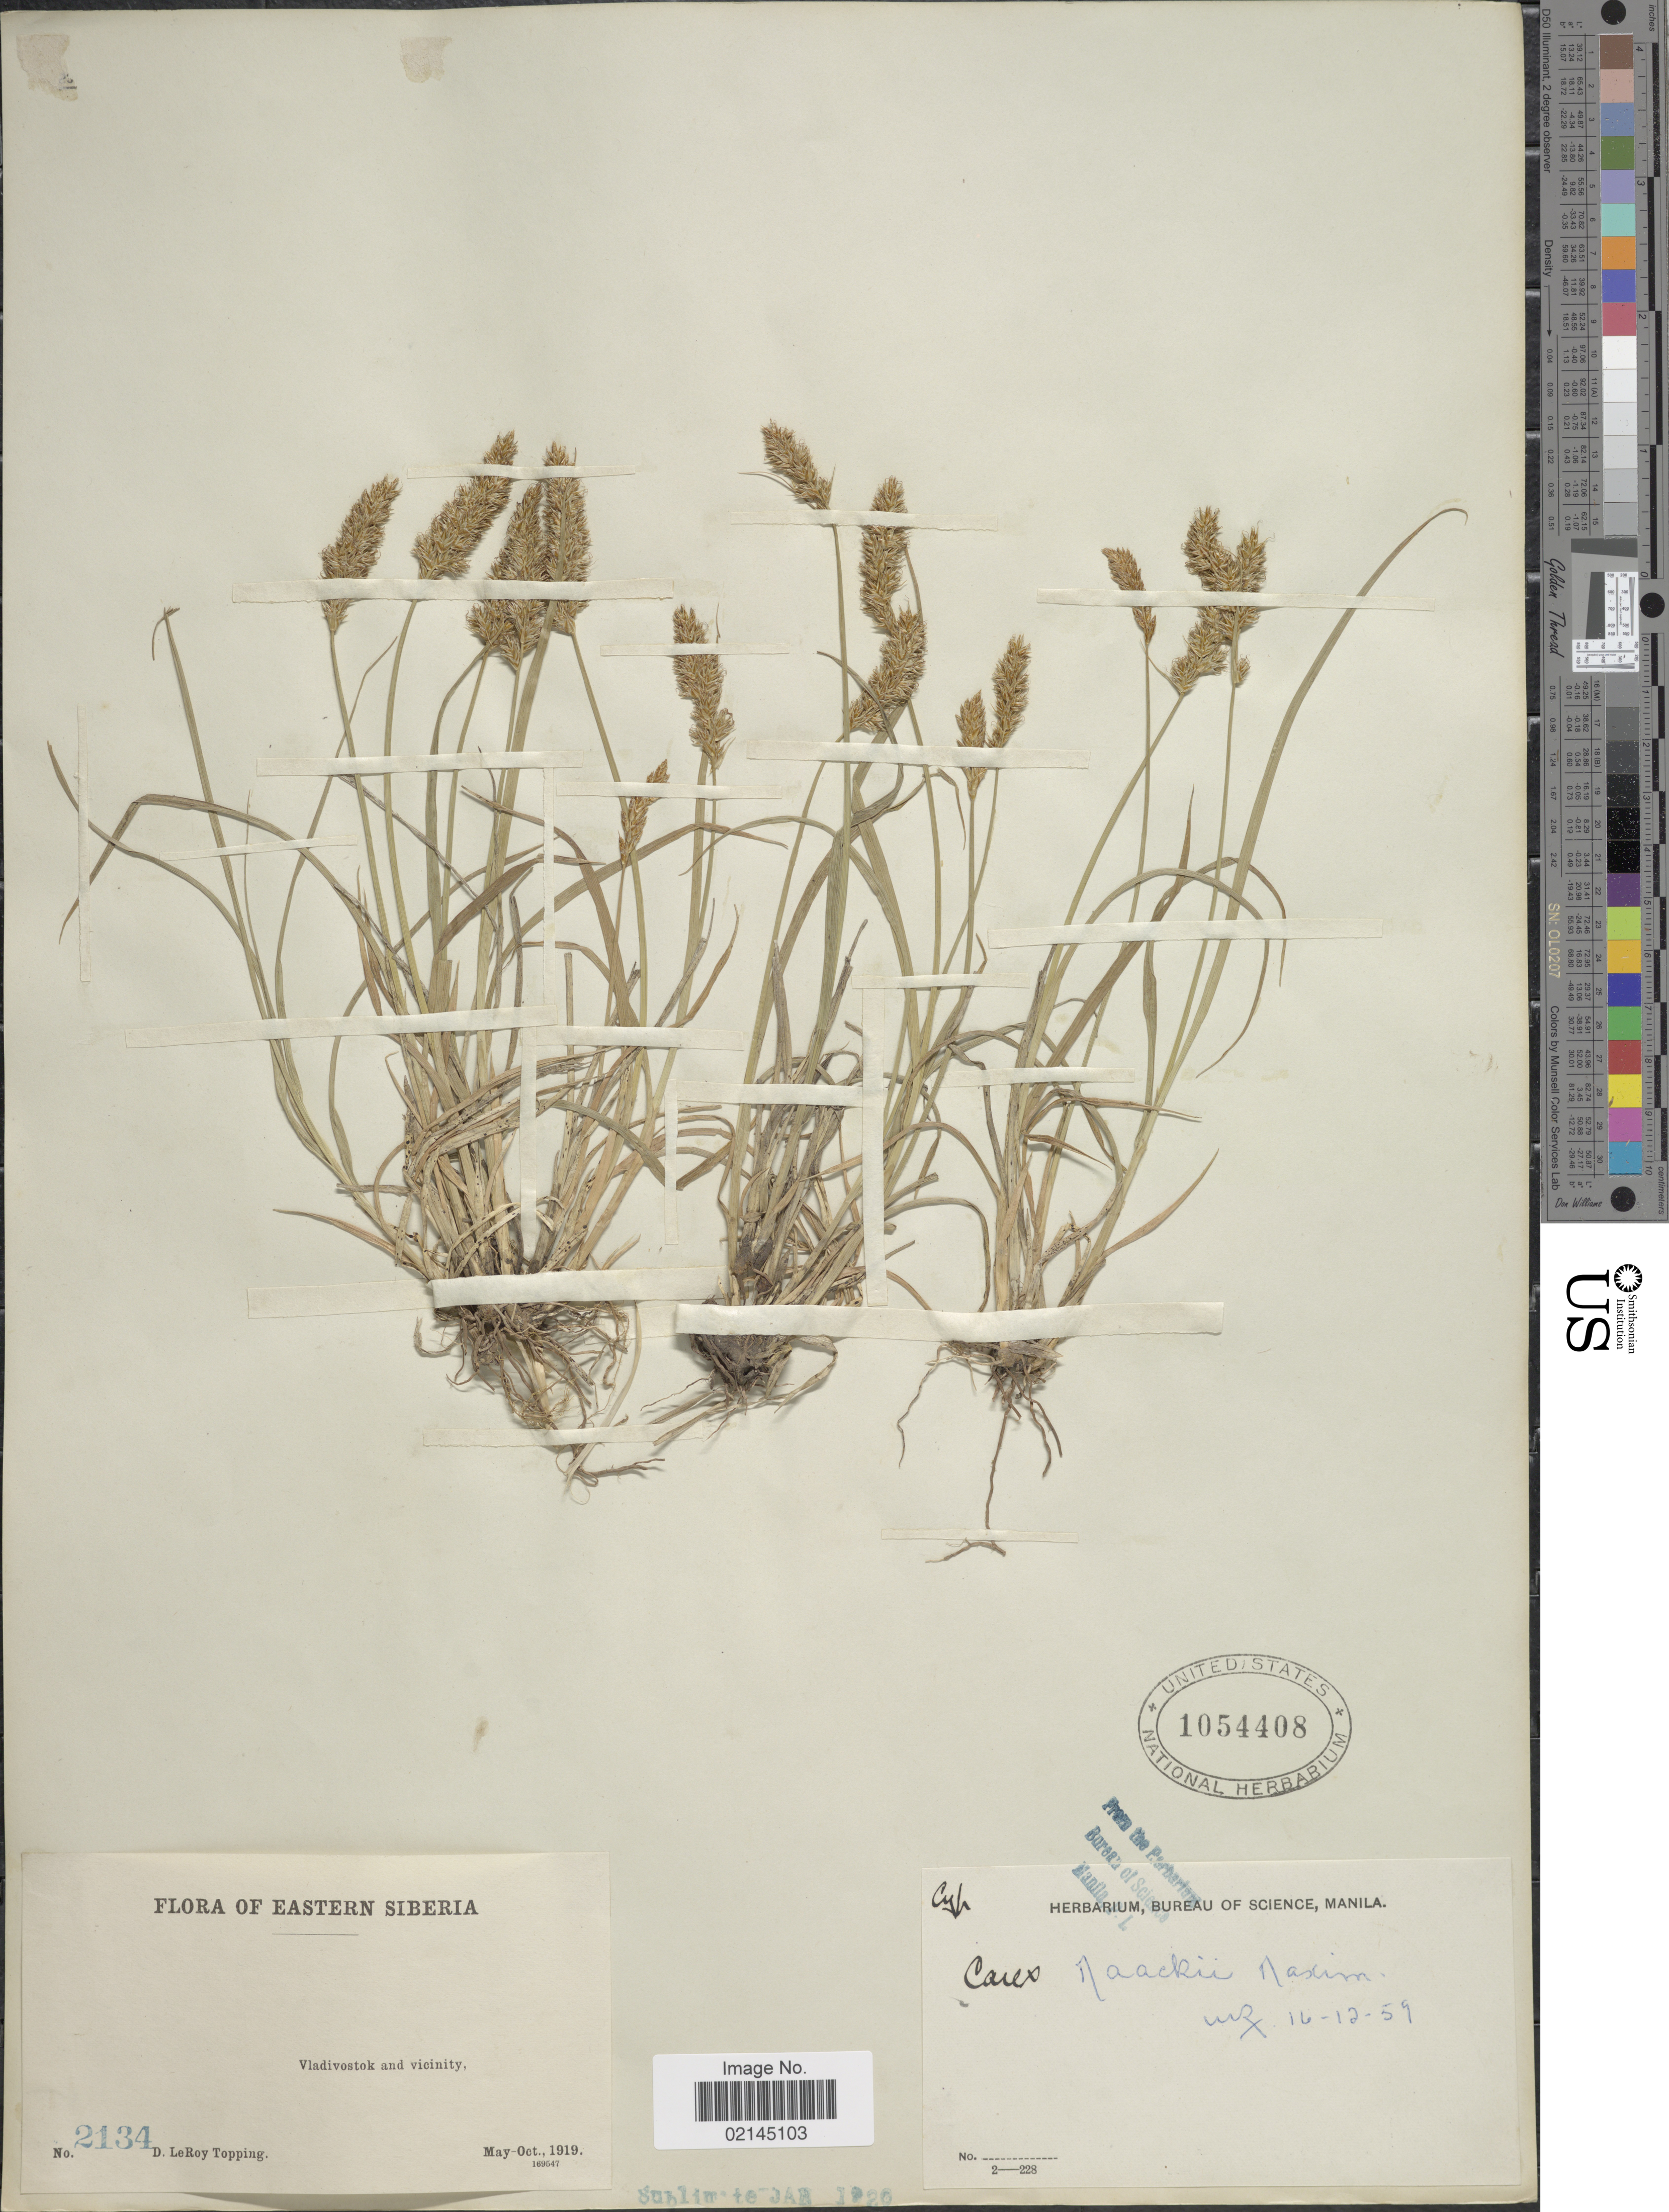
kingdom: Plantae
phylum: Tracheophyta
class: Liliopsida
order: Poales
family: Cyperaceae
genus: Carex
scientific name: Carex maackii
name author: Maxim.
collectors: D. L. Topping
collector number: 2134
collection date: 1919-05/1919-10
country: Russian Federation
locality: Eastern Siberia, Vladivostok and vicinity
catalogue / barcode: US 1054408